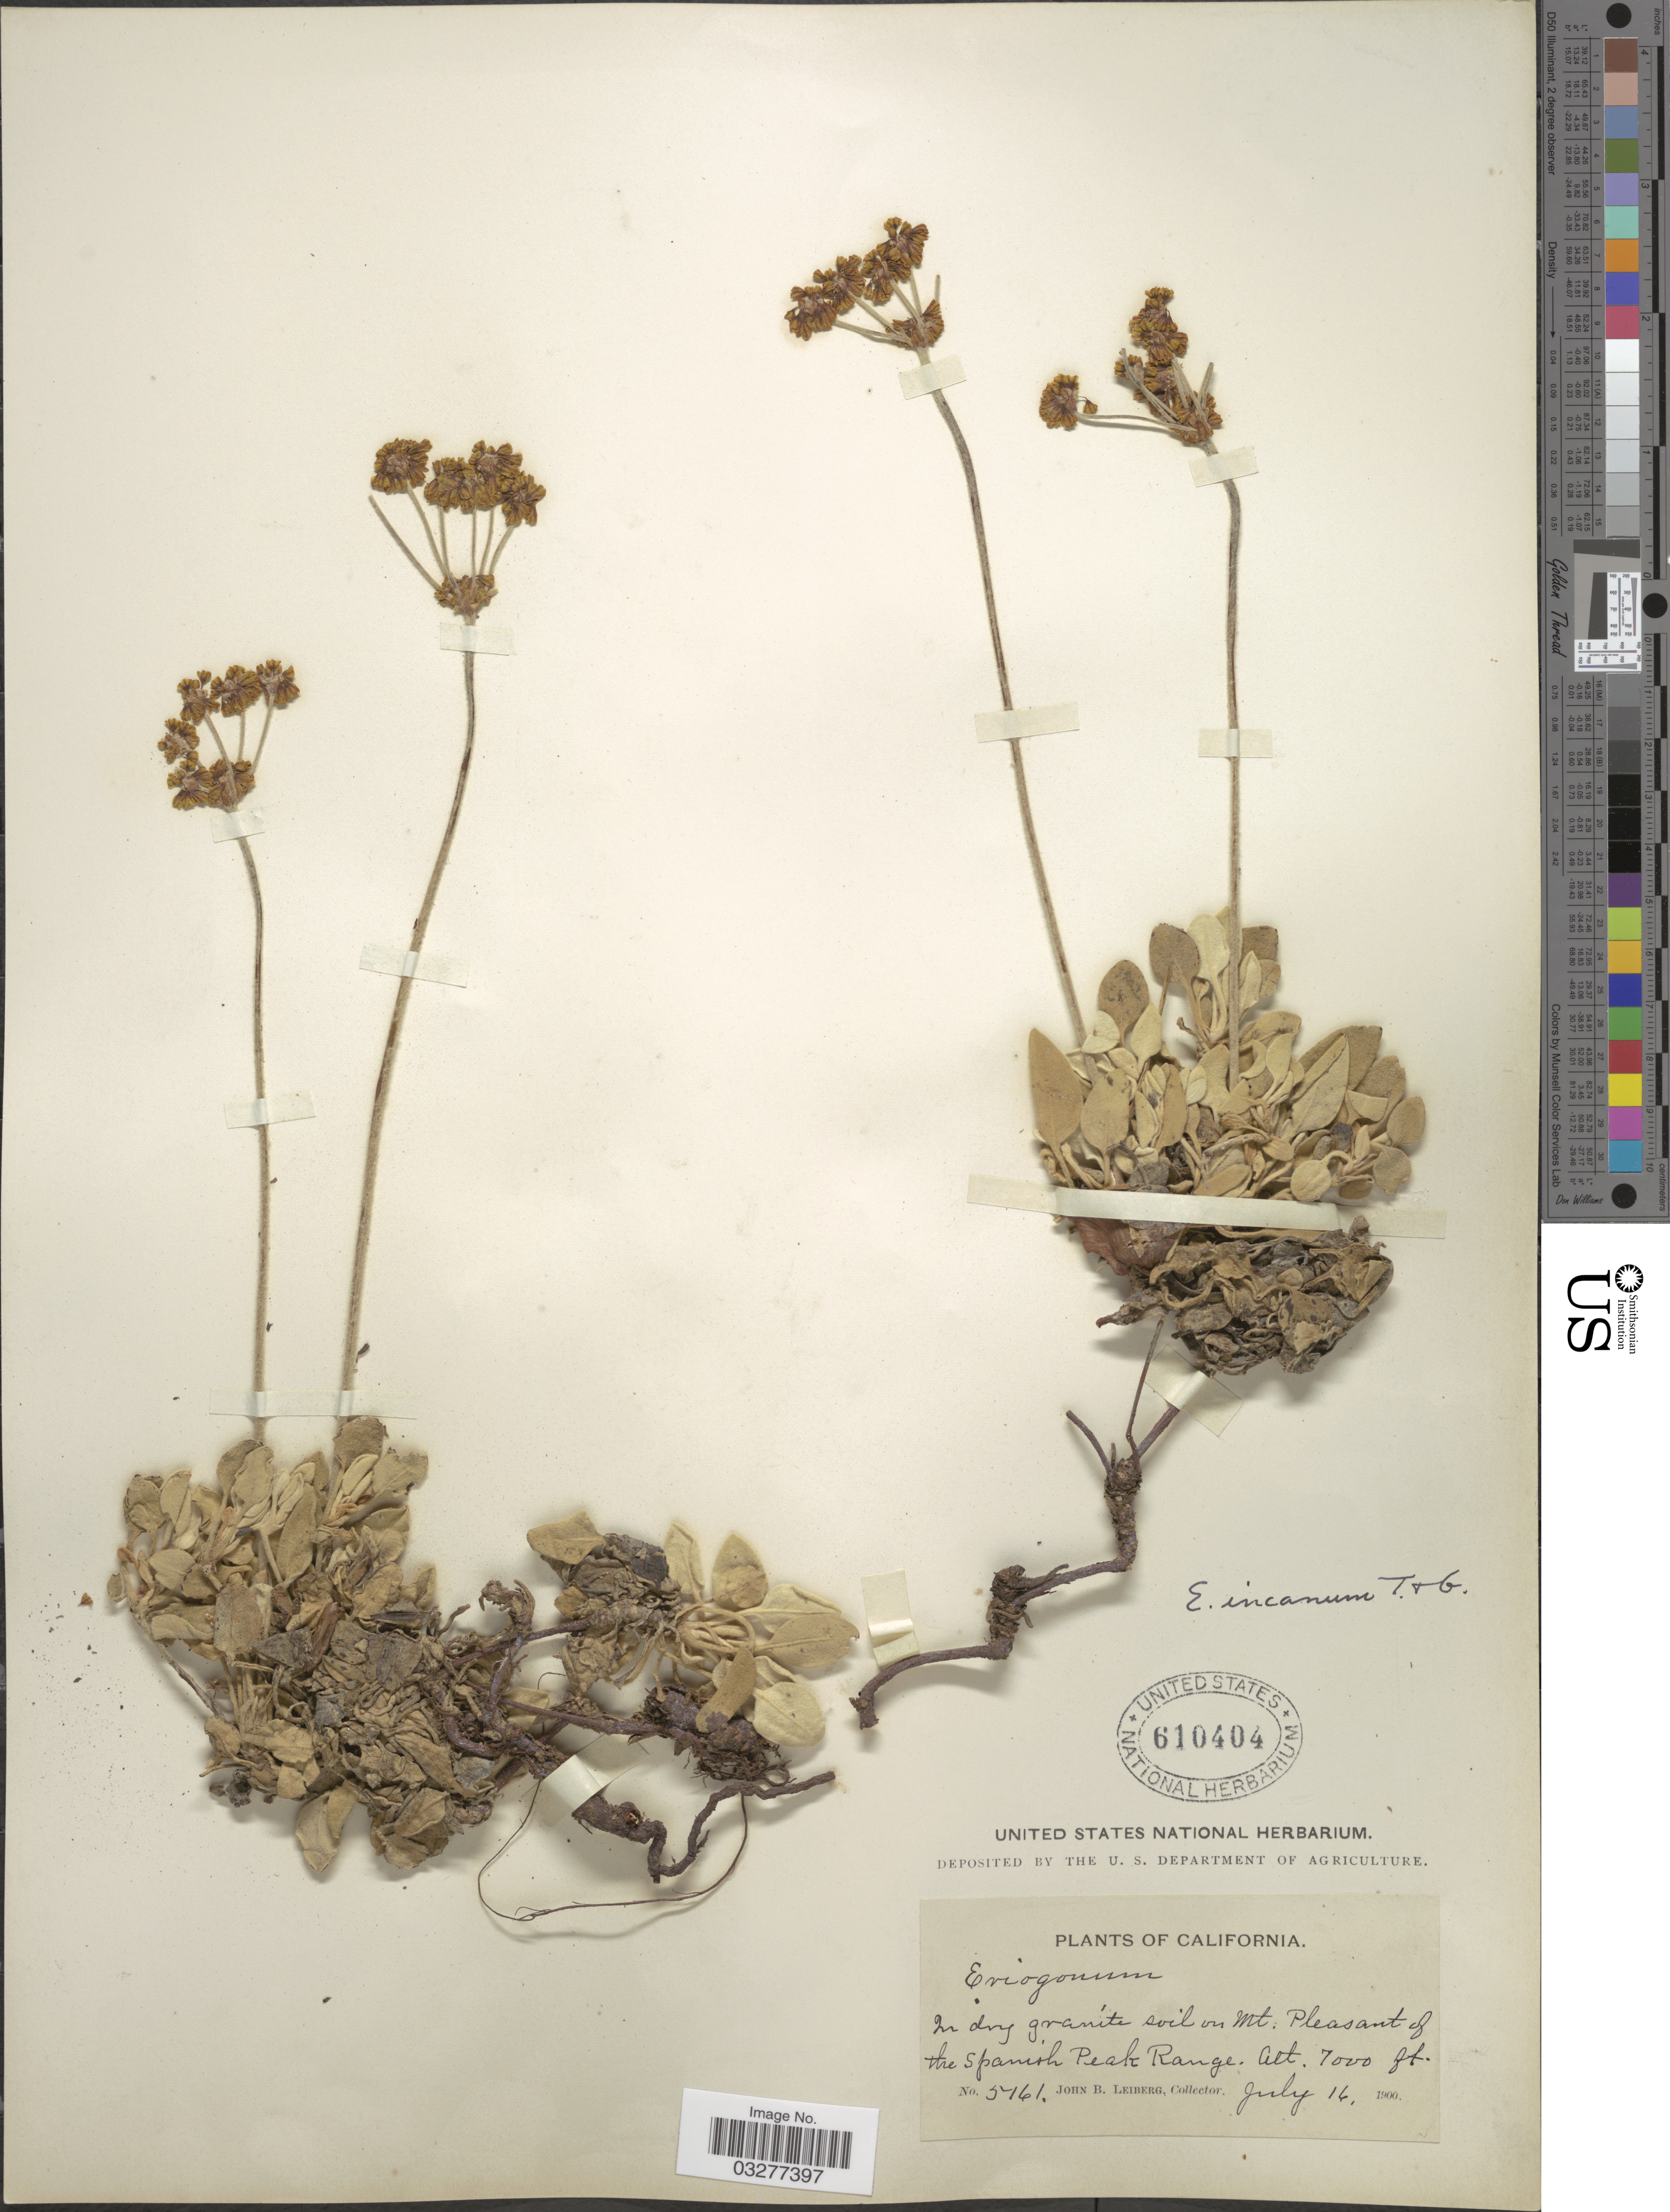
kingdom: Plantae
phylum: Tracheophyta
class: Magnoliopsida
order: Caryophyllales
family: Polygonaceae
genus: Eriogonum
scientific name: Eriogonum incanum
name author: Torr. & A. Gray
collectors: J. Leiberg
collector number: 5161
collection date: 1900-07-16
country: United States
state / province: California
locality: Mt. Pleasant of the Spanish Peak Range.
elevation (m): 2134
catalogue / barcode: US 610404